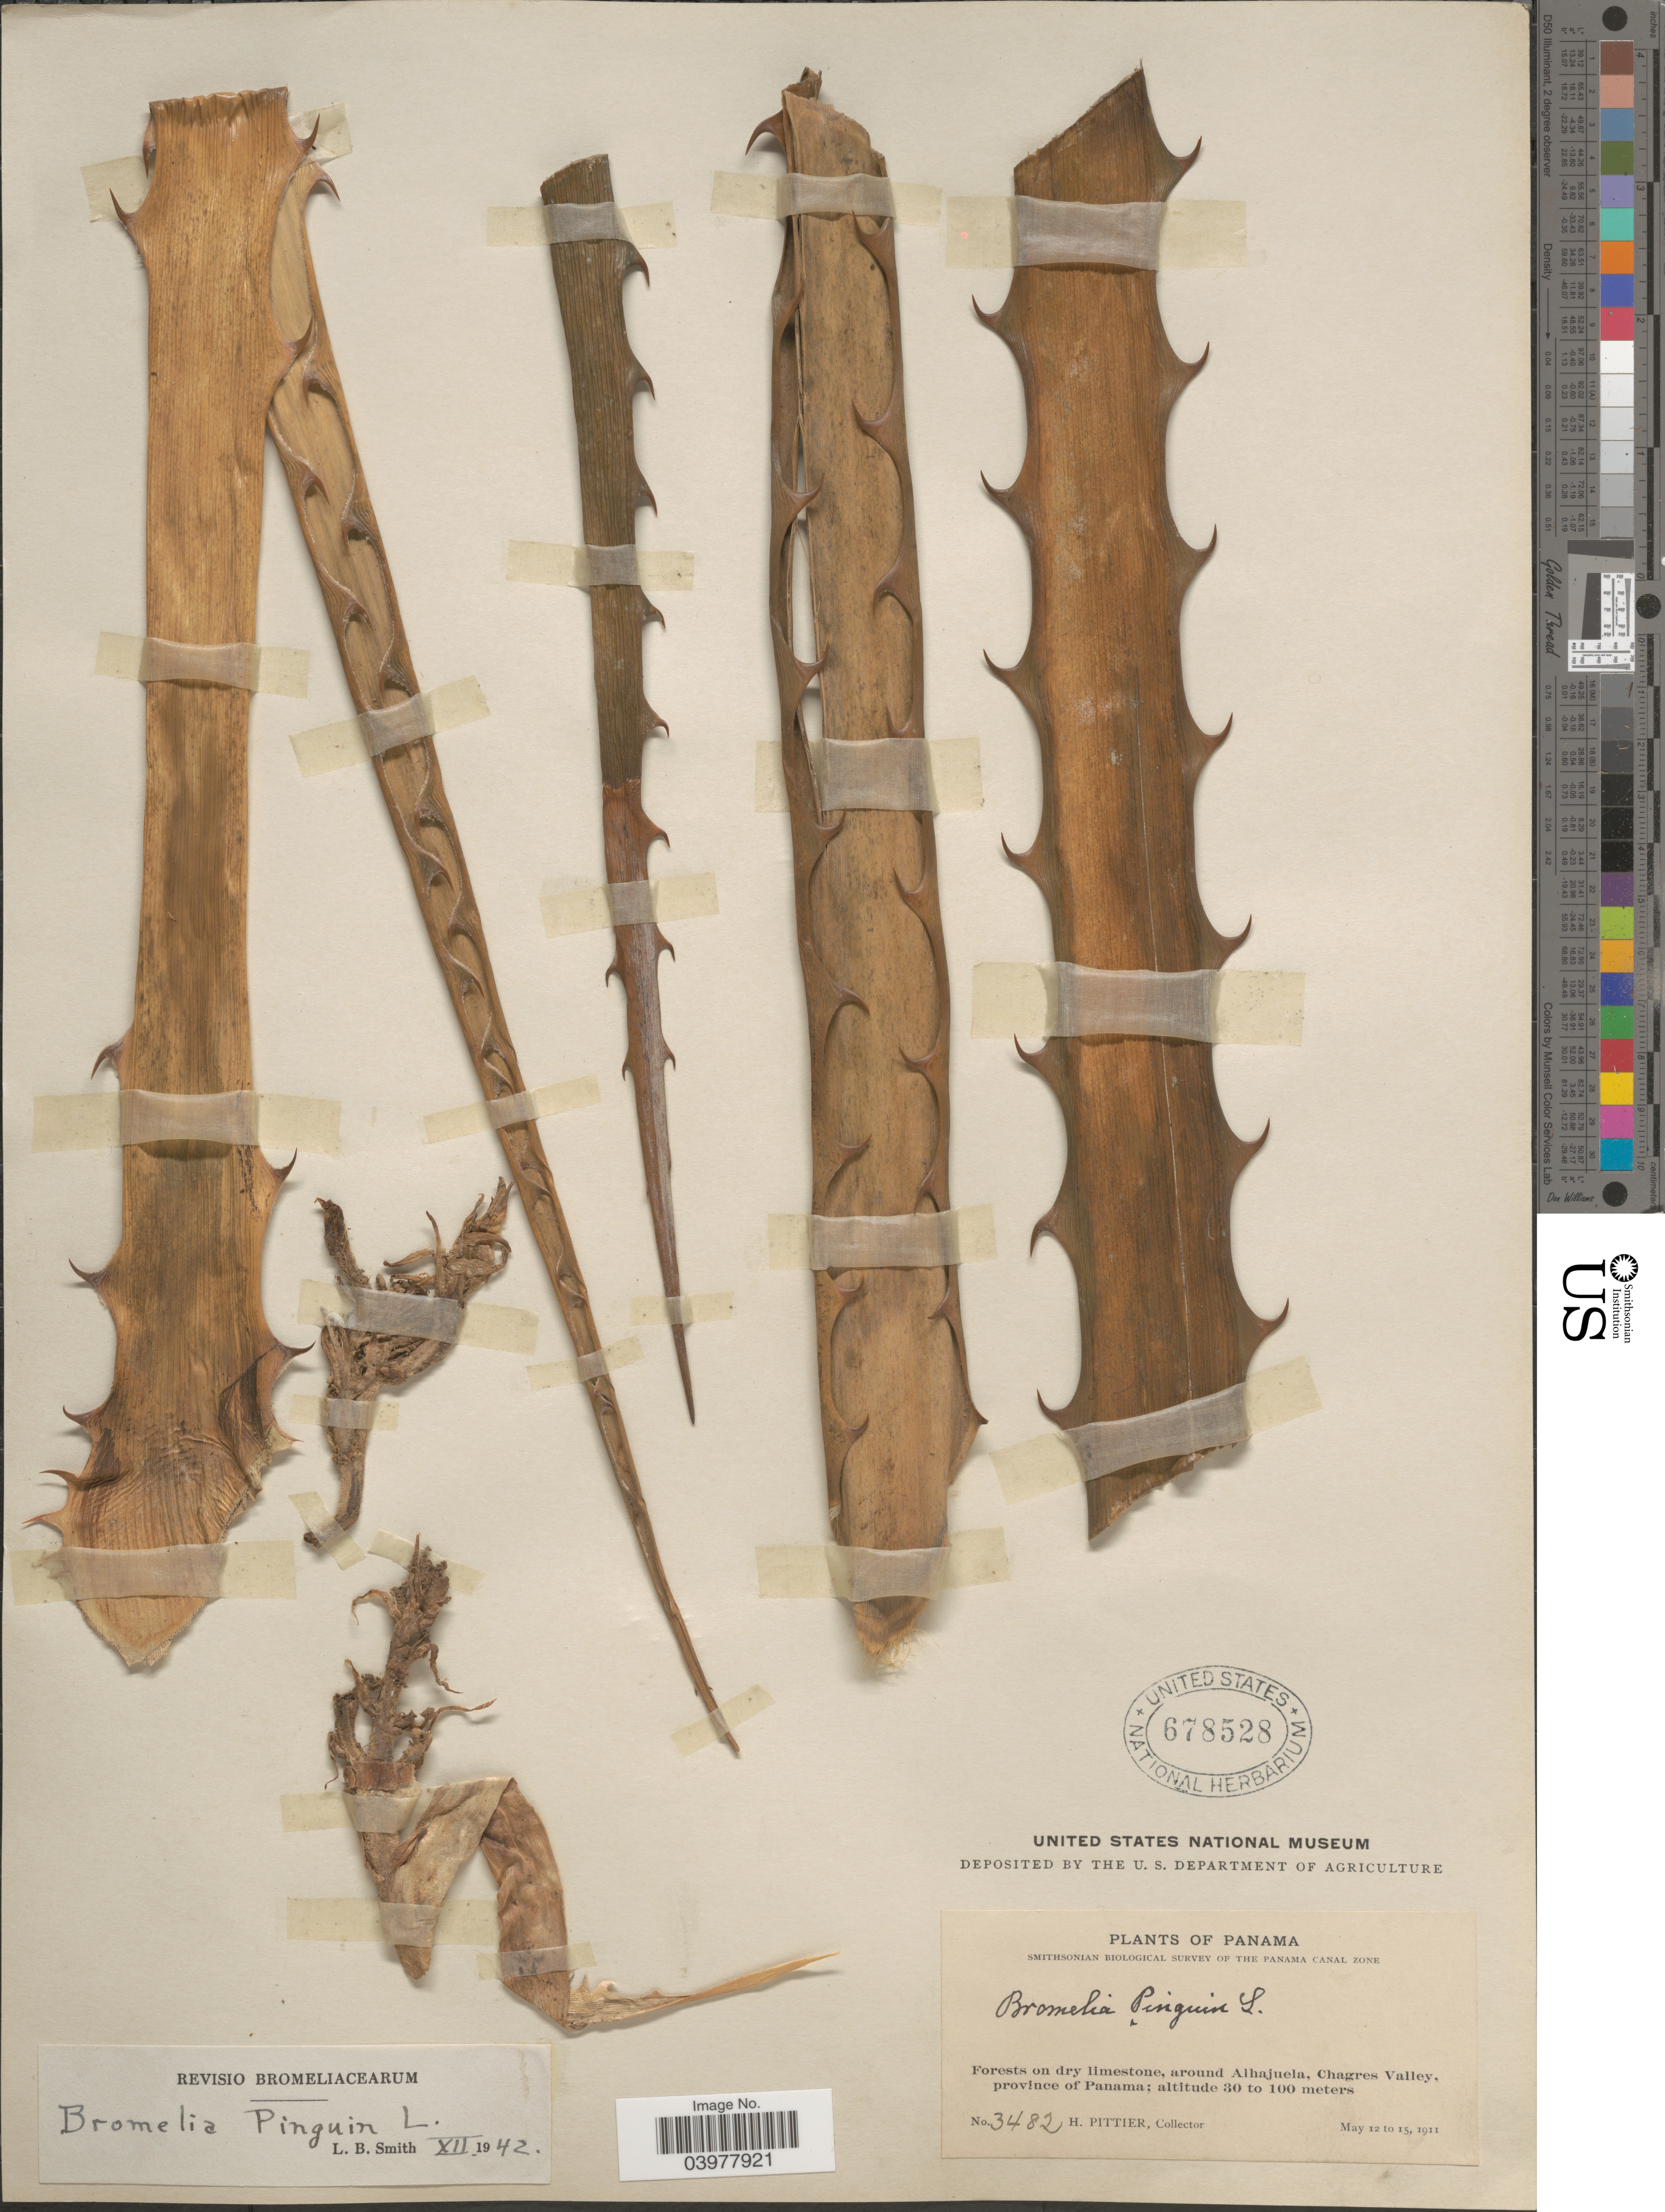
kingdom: Plantae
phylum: Tracheophyta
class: Liliopsida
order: Poales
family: Bromeliaceae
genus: Bromelia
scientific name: Bromelia pinguin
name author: L.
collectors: H. F. Pittier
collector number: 3482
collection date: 1911-05-12/1911-05-15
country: Panama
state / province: Panamá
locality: Forests on dry limestone, around Alhajuala, Chagres Valley.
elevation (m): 30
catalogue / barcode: US 678528